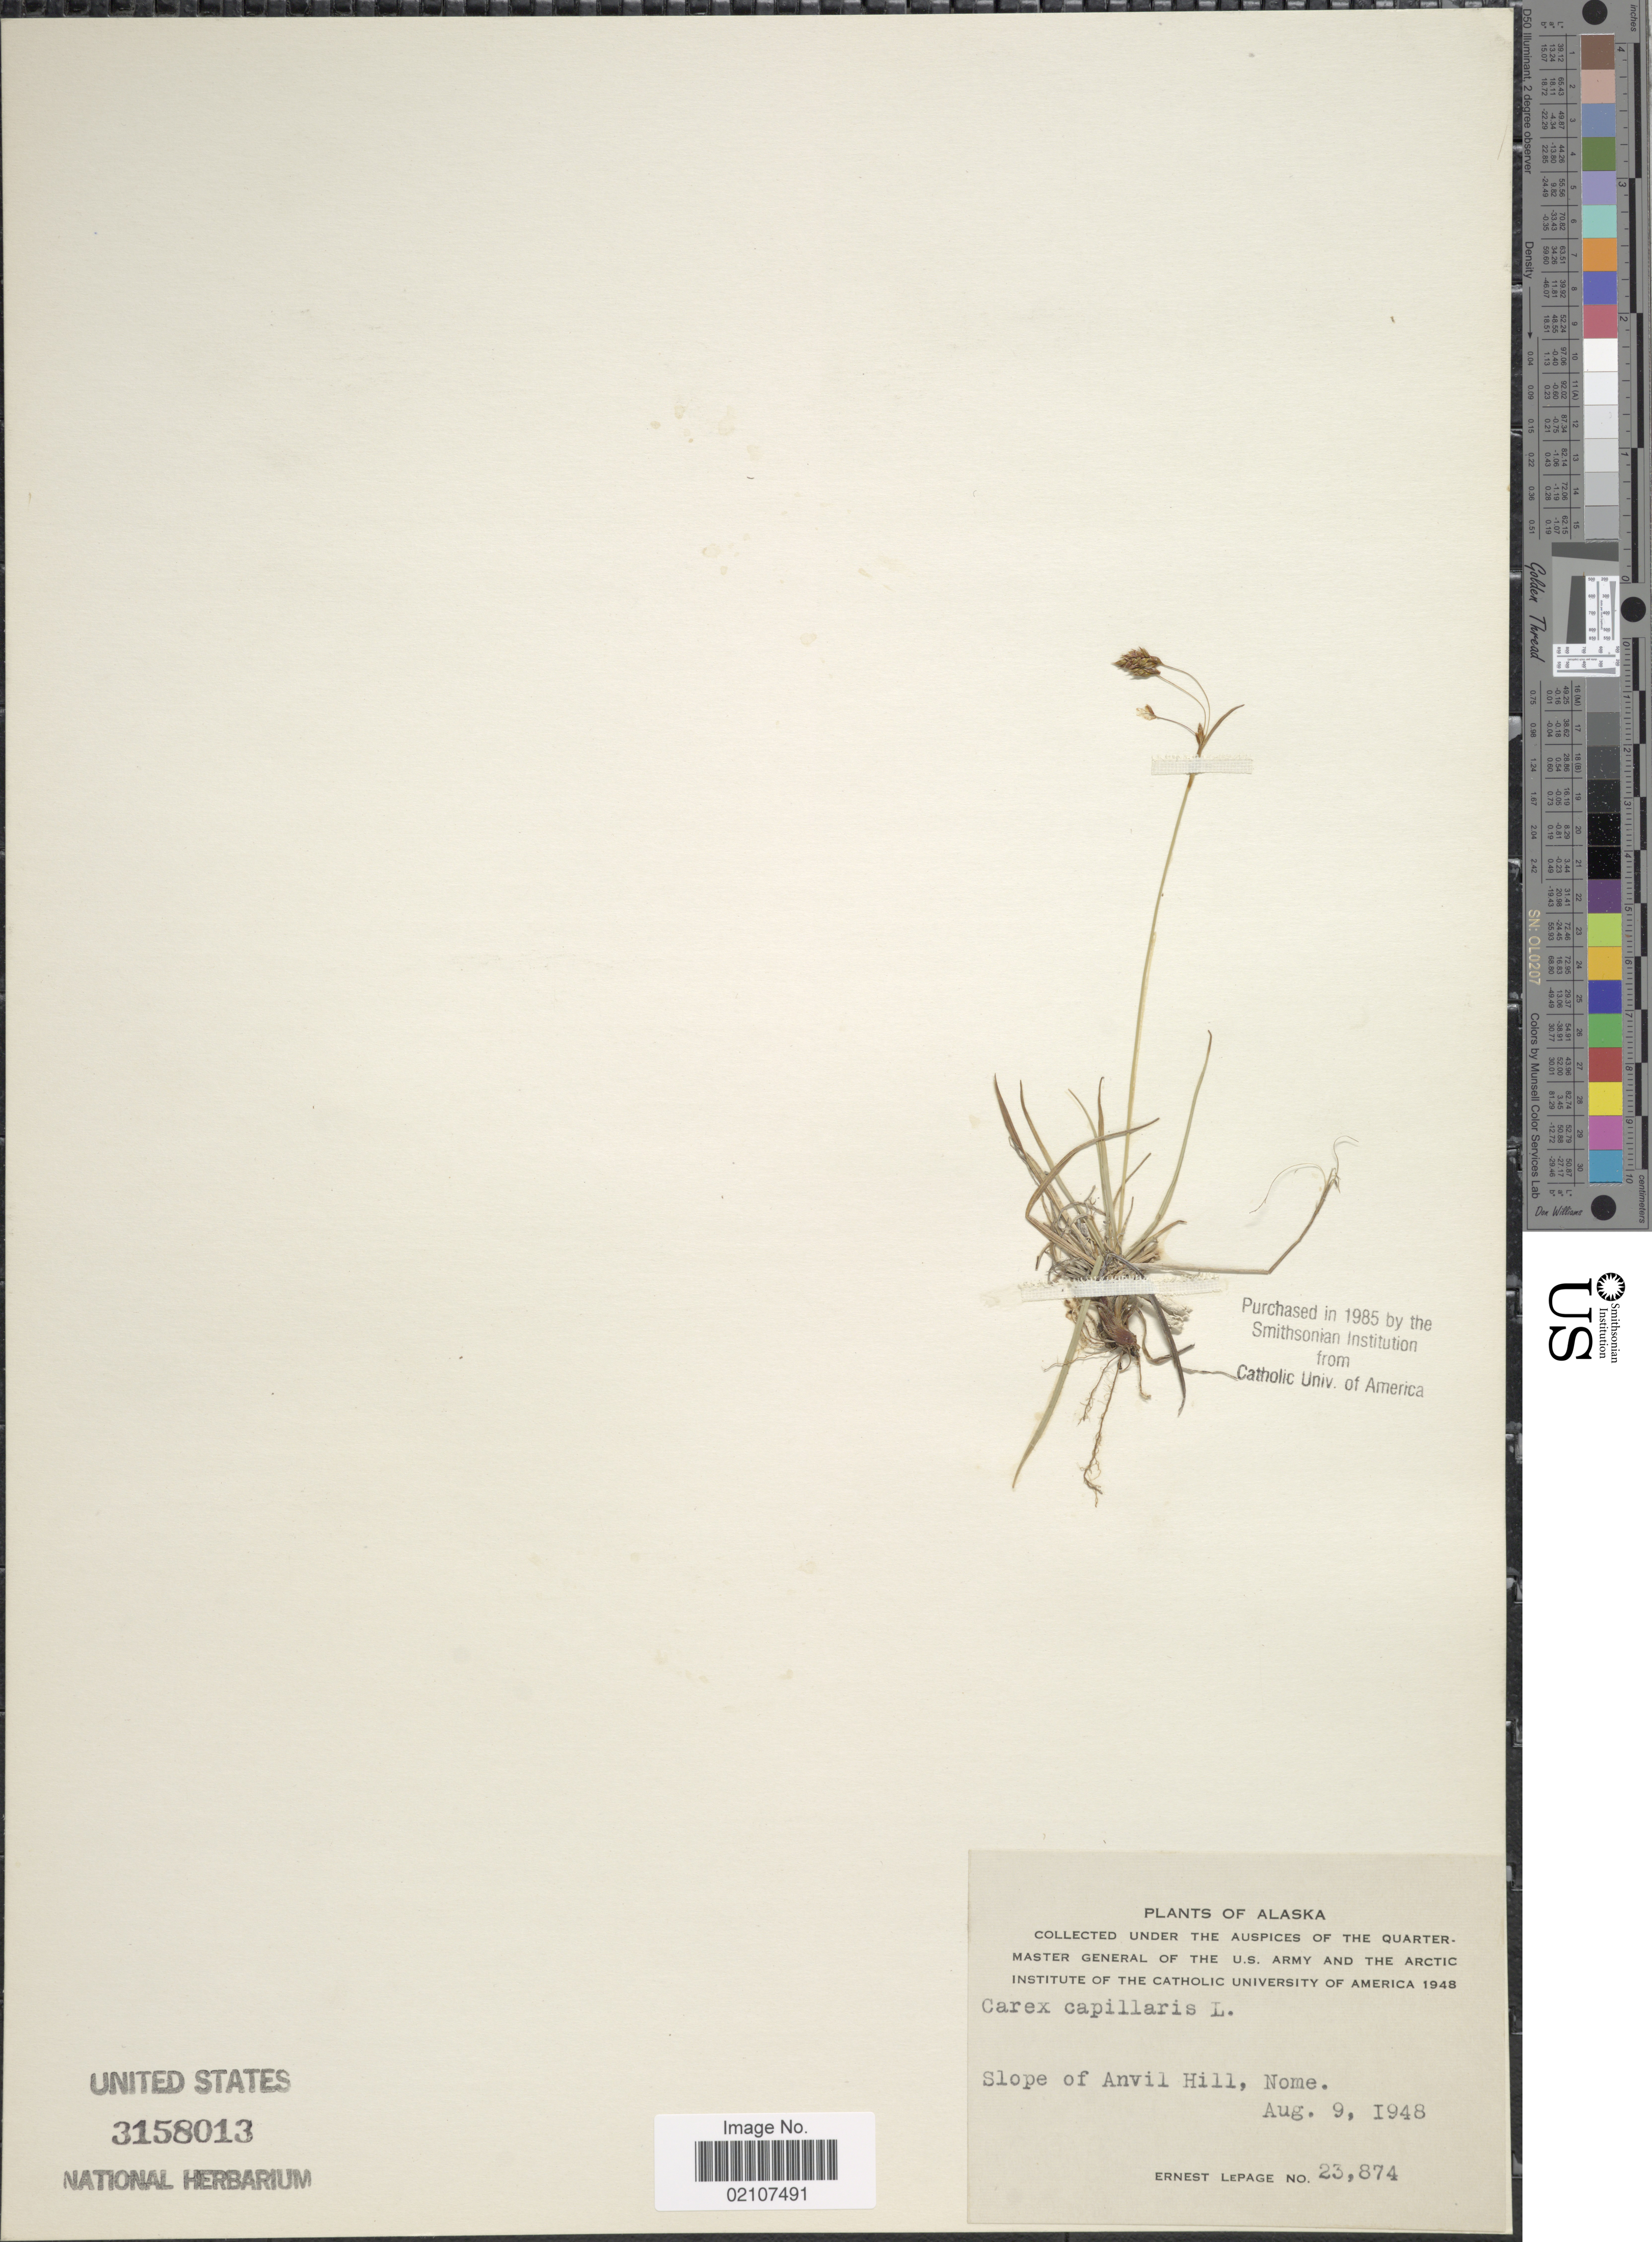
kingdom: Plantae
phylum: Tracheophyta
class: Liliopsida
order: Poales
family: Cyperaceae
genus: Carex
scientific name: Carex capillaris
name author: L.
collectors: E. Lepage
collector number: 23874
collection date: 1948-08-09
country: United States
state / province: Alaska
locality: Slope of Anvil Hill, Nome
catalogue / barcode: US 3158013